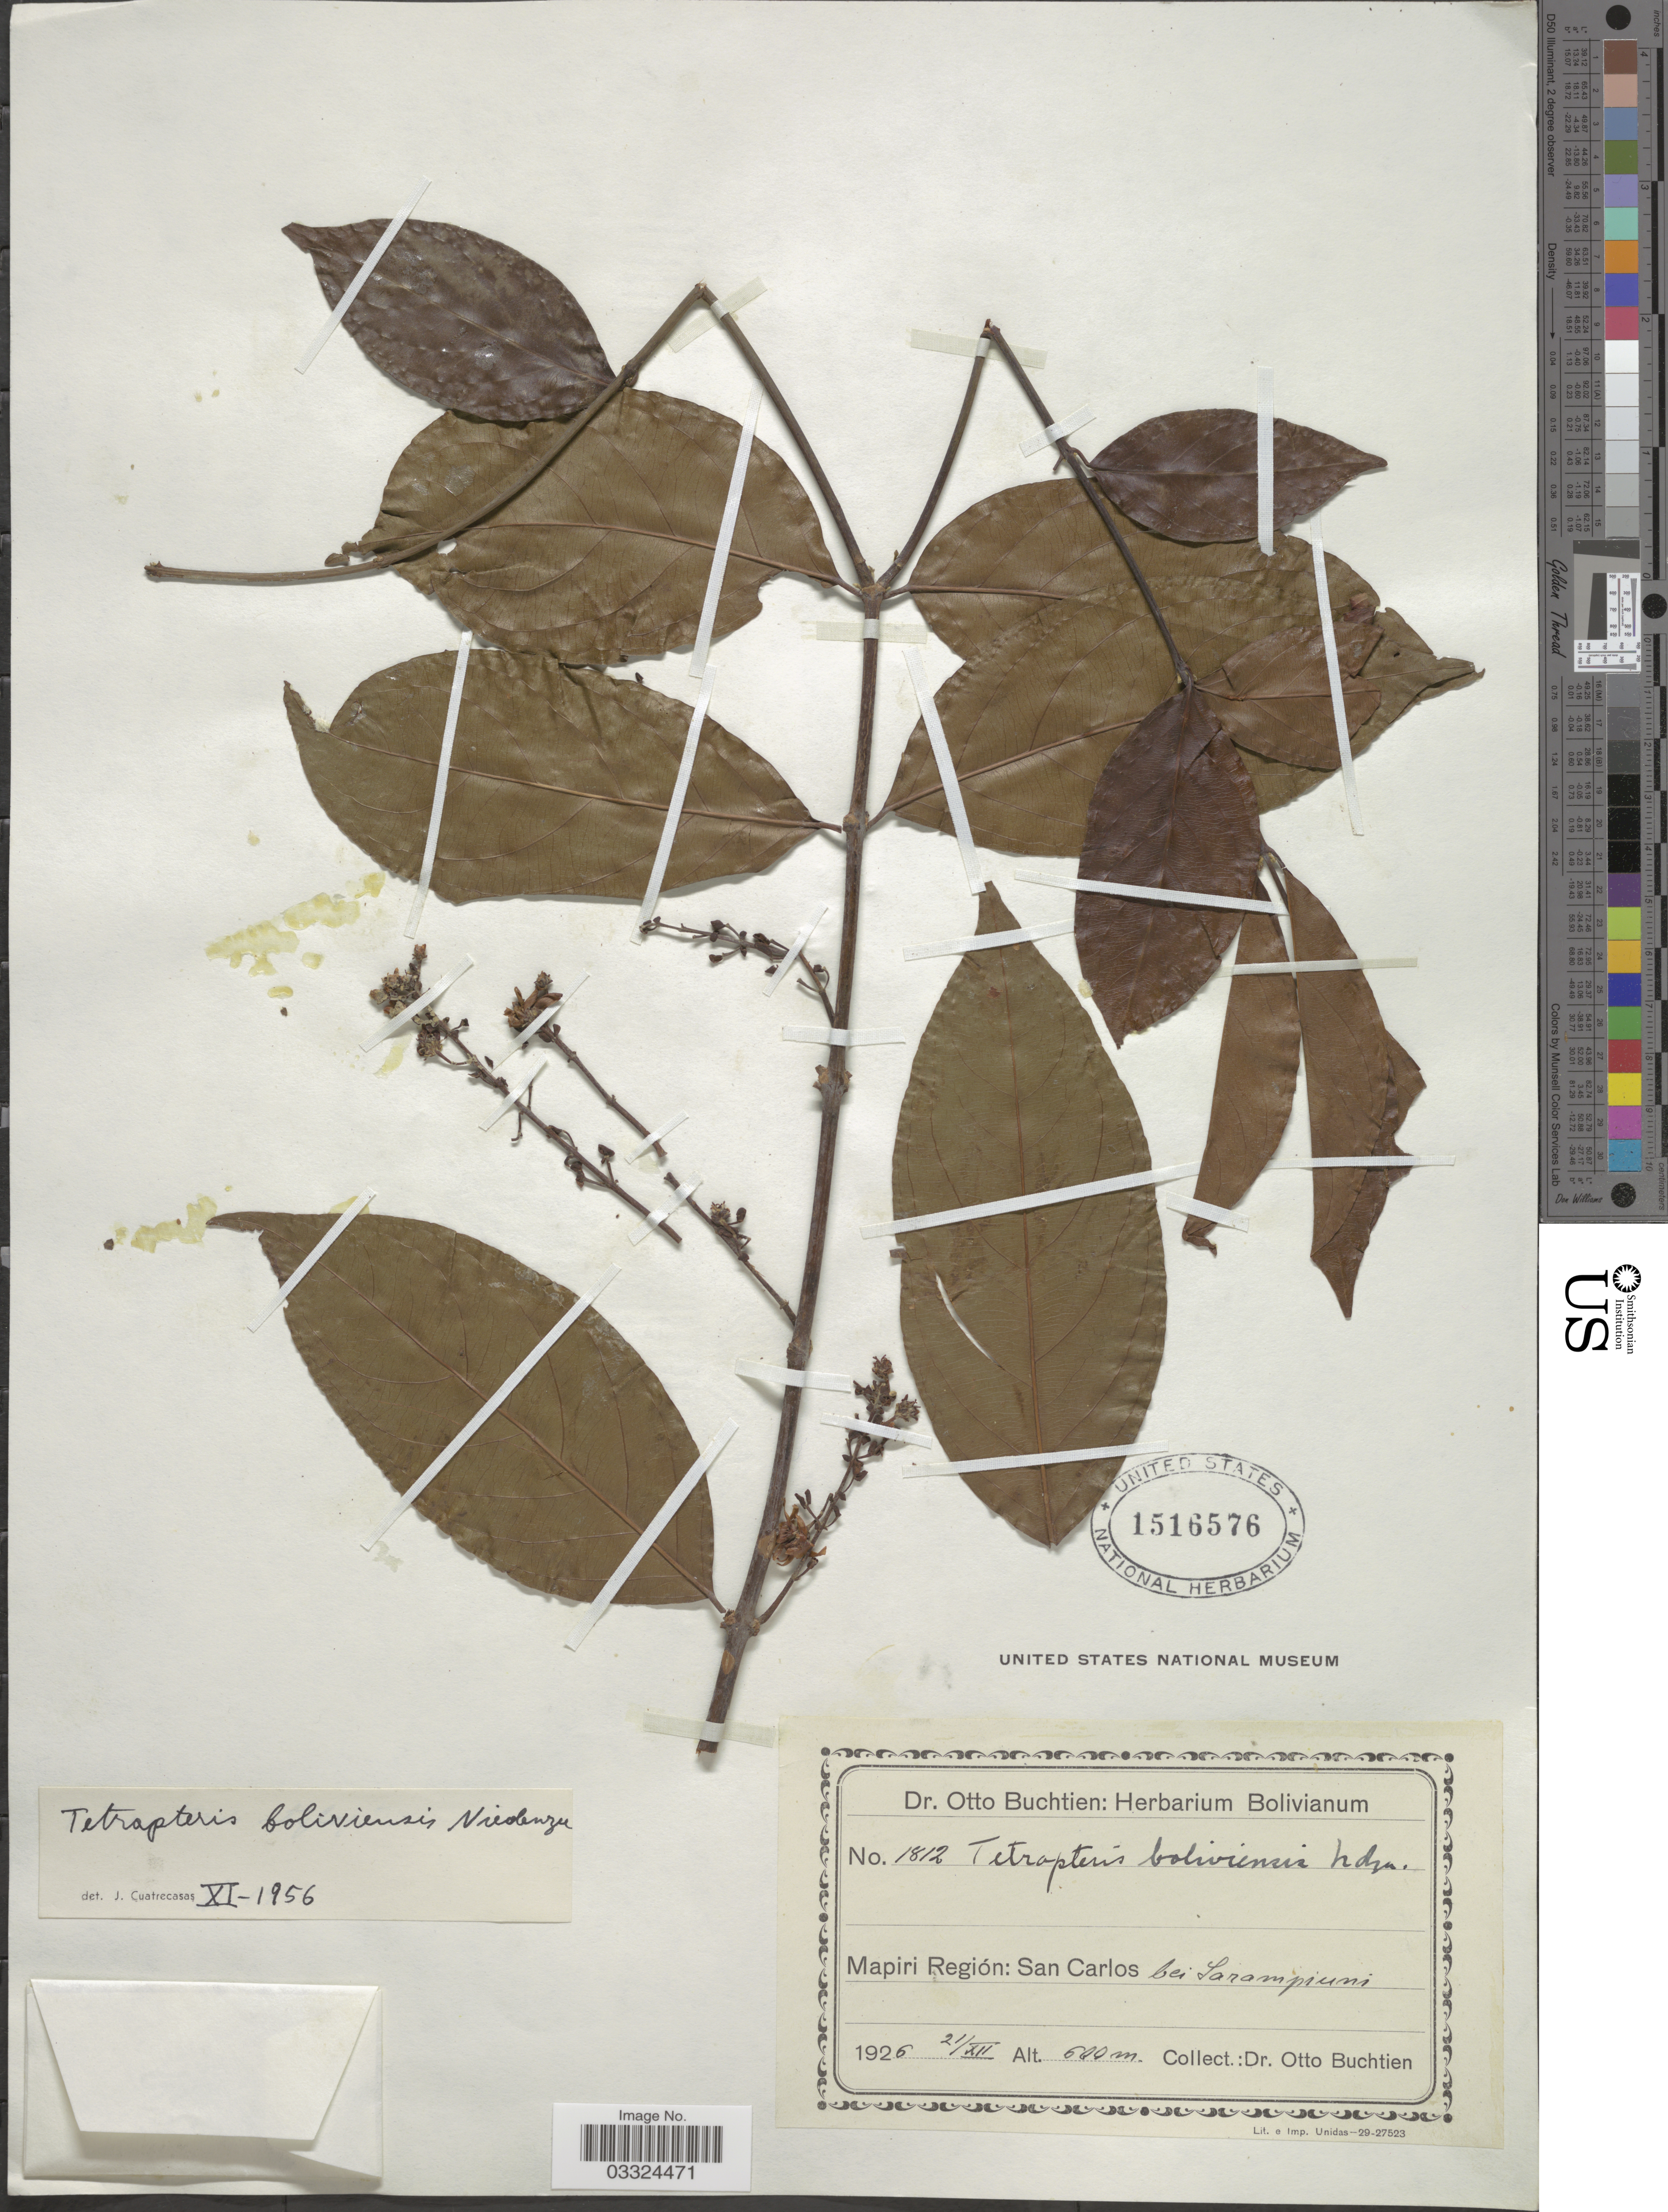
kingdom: Plantae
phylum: Tracheophyta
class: Magnoliopsida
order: Malpighiales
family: Malpighiaceae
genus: Glicophyllum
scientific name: Glicophyllum stylopterum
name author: (A. Juss.) R.F. Almeida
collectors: O. Buchtien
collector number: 1812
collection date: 1926-12-21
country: Bolivia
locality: Mapiri Región: San Carlos bei Sarampiuni.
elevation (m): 600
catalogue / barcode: US 1516576